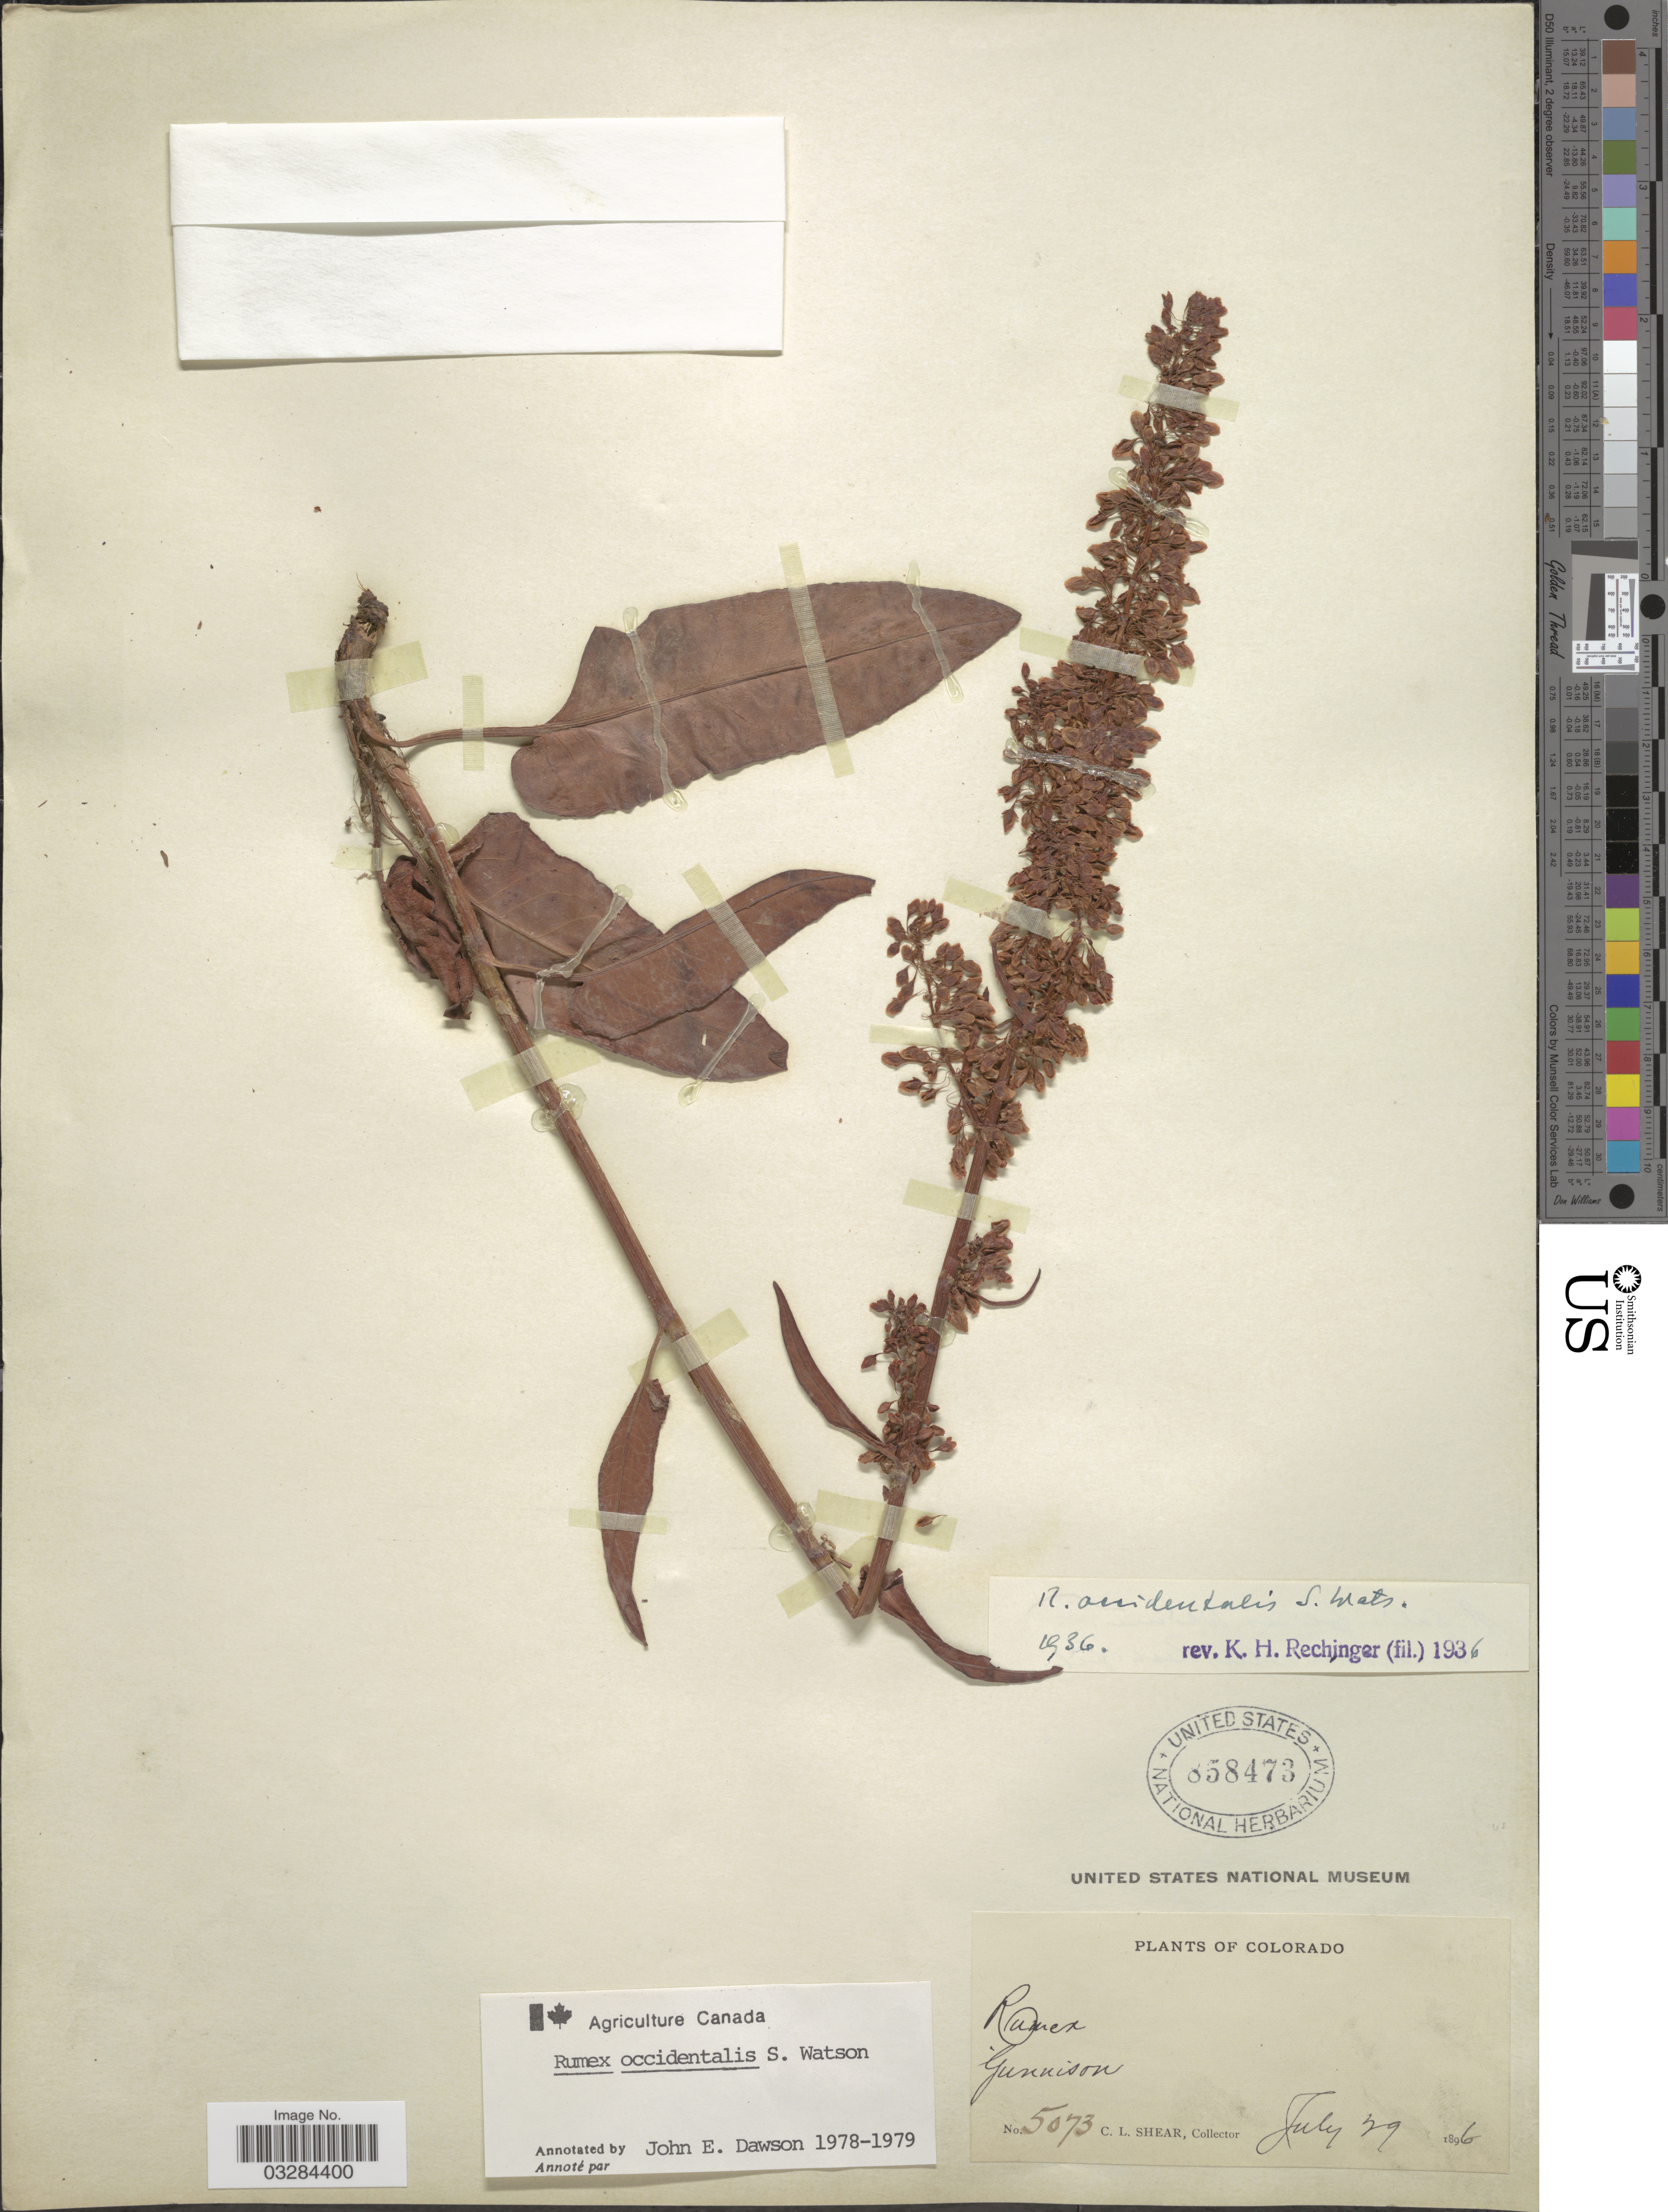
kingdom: Plantae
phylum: Tracheophyta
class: Magnoliopsida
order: Caryophyllales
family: Polygonaceae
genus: Rumex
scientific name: Rumex occidentalis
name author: S. Watson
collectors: C. L. Shear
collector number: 5073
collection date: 1896-07-29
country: United States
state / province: Colorado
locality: Gunnison.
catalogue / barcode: US 858473